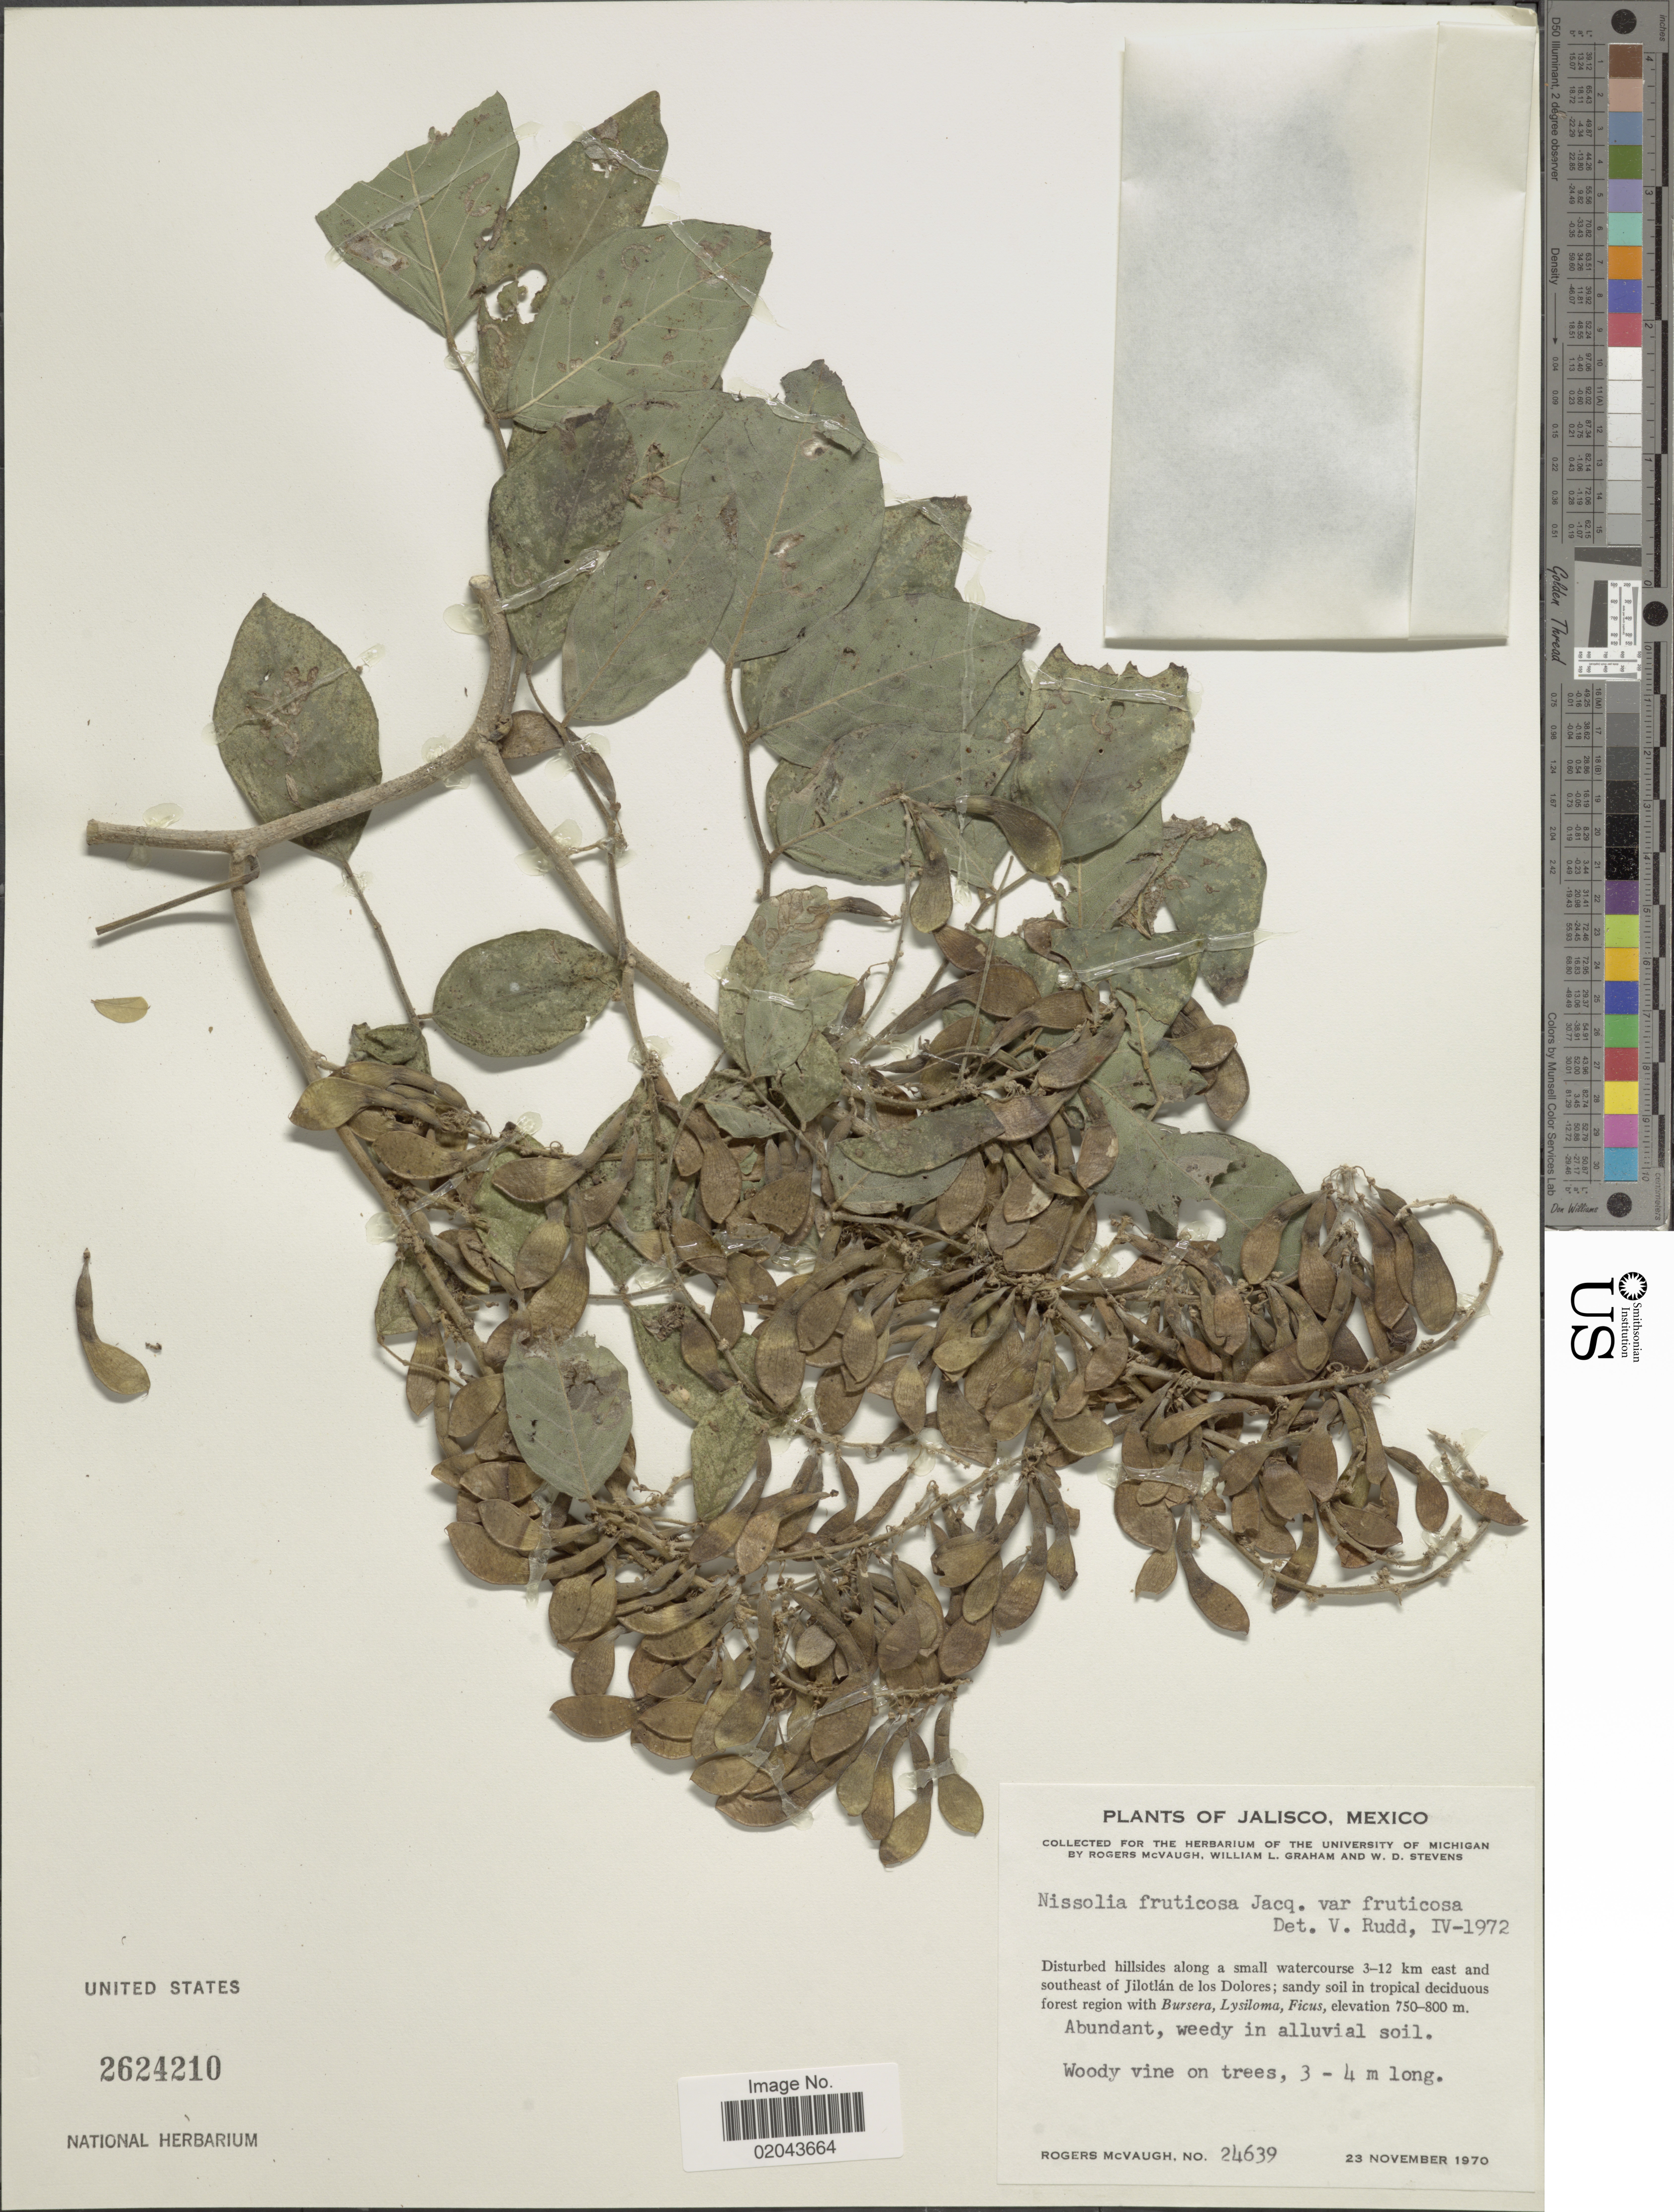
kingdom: Plantae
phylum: Tracheophyta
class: Magnoliopsida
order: Fabales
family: Fabaceae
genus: Nissolia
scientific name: Nissolia fruticosa var. fruticosa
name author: Jacq.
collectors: R. McVaugh, W. Graham & W. D. Stevens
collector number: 24639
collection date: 1970-11-23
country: Mexico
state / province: Jalisco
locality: Disturbed hillsides along a small watercourse 3-12 km east and southeast of Jilotlan de los Dolores.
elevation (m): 750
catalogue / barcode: US 2624210